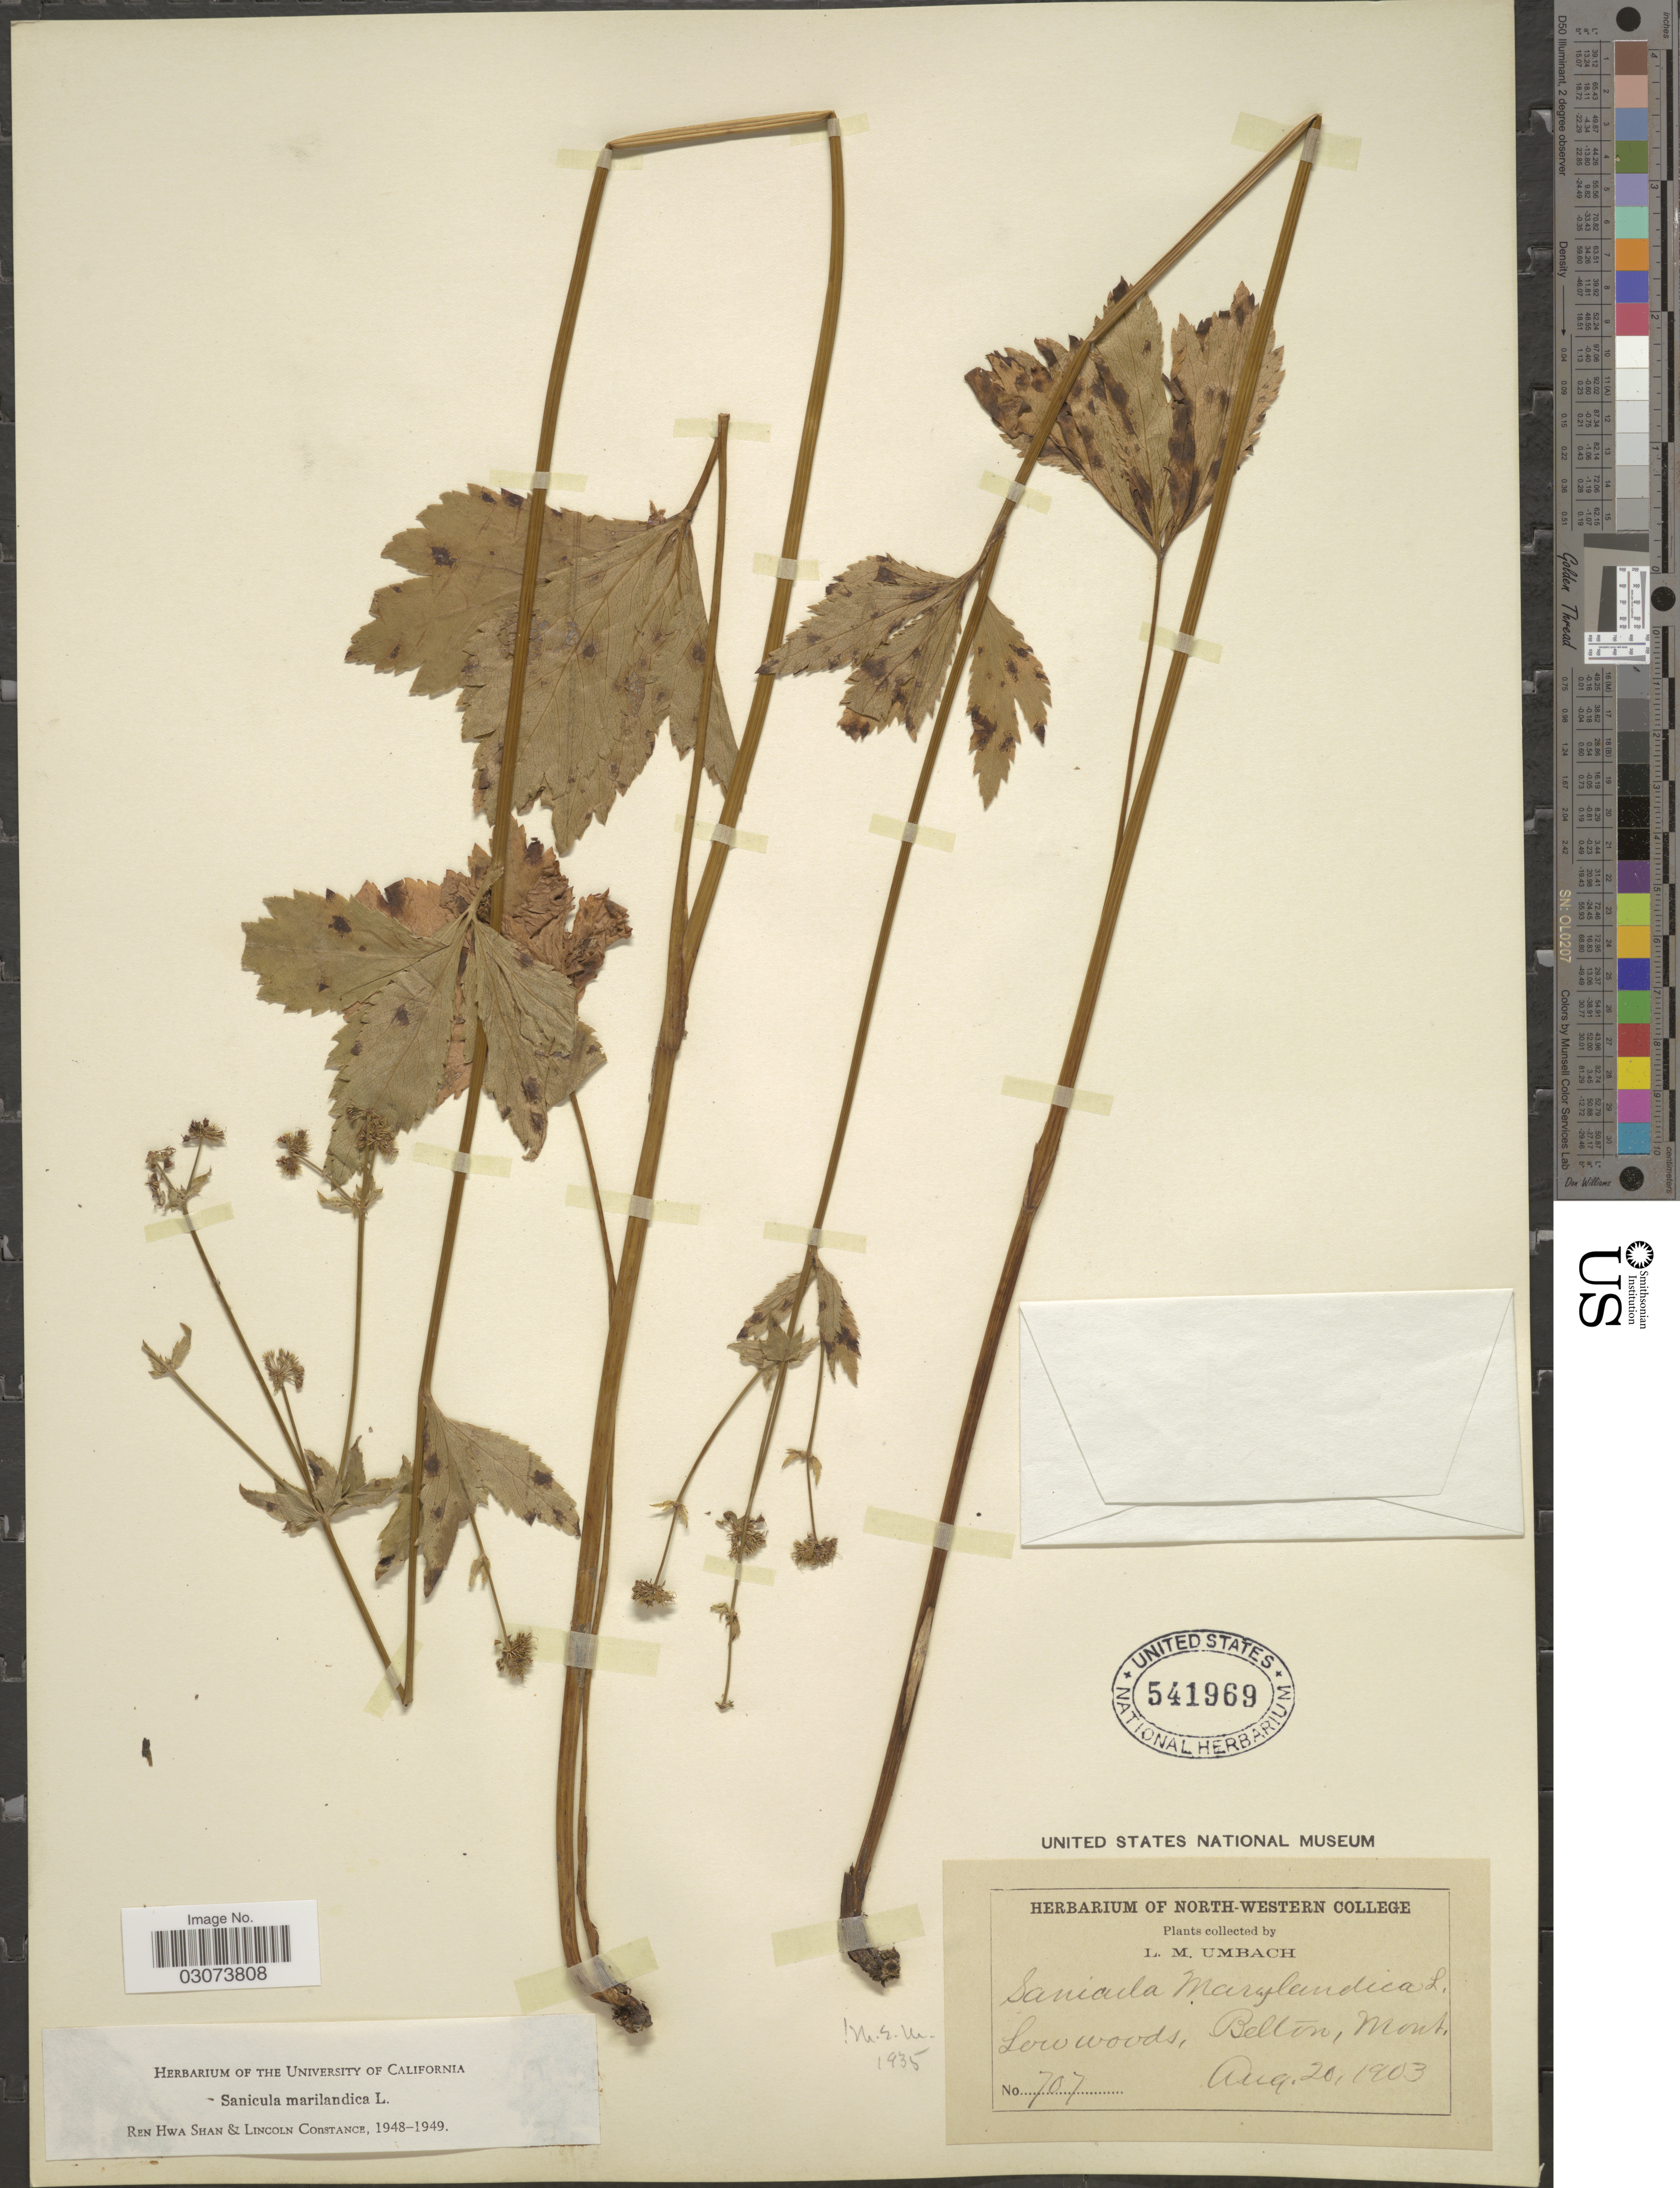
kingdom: Plantae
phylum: Tracheophyta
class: Magnoliopsida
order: Apiales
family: Apiaceae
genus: Sanicula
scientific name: Sanicula marilandica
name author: L.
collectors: L. M. Umbach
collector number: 707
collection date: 1903-08-20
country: United States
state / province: Montana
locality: Belton.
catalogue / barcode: US 541969